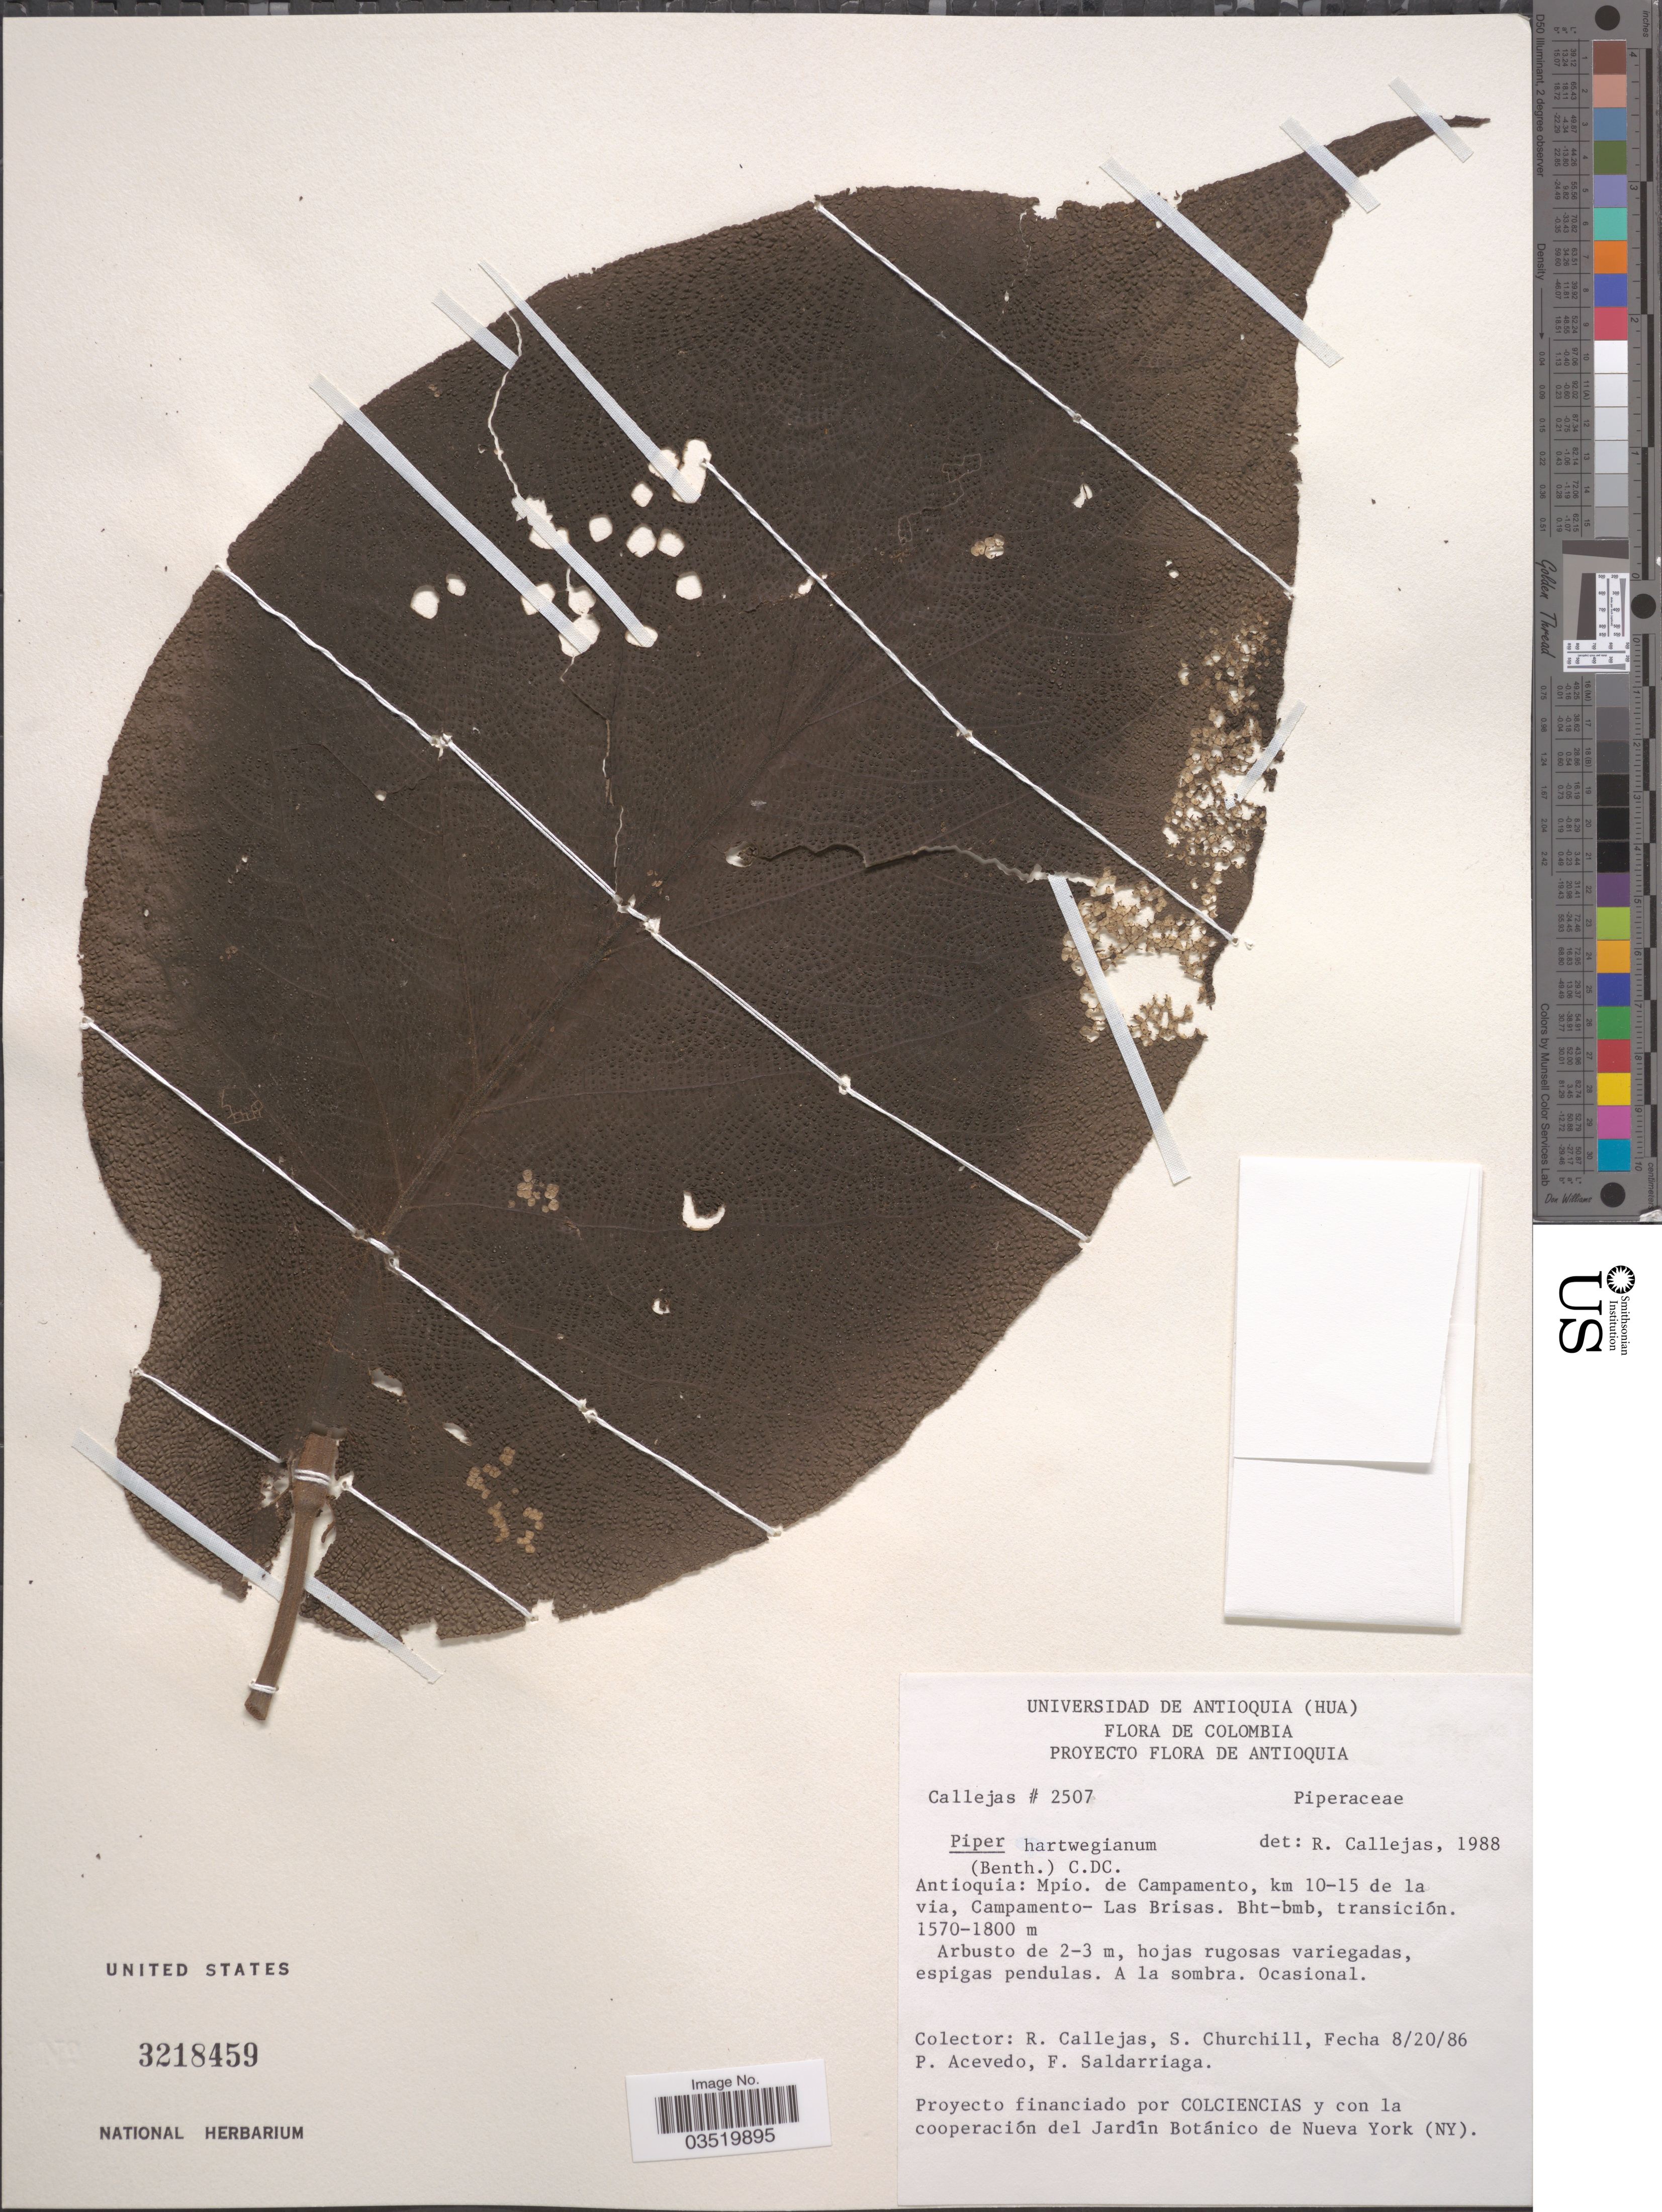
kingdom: Plantae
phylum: Tracheophyta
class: Magnoliopsida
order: Piperales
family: Piperaceae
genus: Piper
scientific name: Piper hartwegianum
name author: (Yunck.) C. DC.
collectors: R. Callejas, S. Churchill, P. Acevedo-Rodr. & F. Saldarriaga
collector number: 2507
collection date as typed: Transcribed d/m/y: 20/8/86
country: Colombia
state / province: Antioquia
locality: Mpio. de Campamento, km 10-15 de la via, Campamento-Las Brisas.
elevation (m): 1570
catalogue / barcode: US 3218459